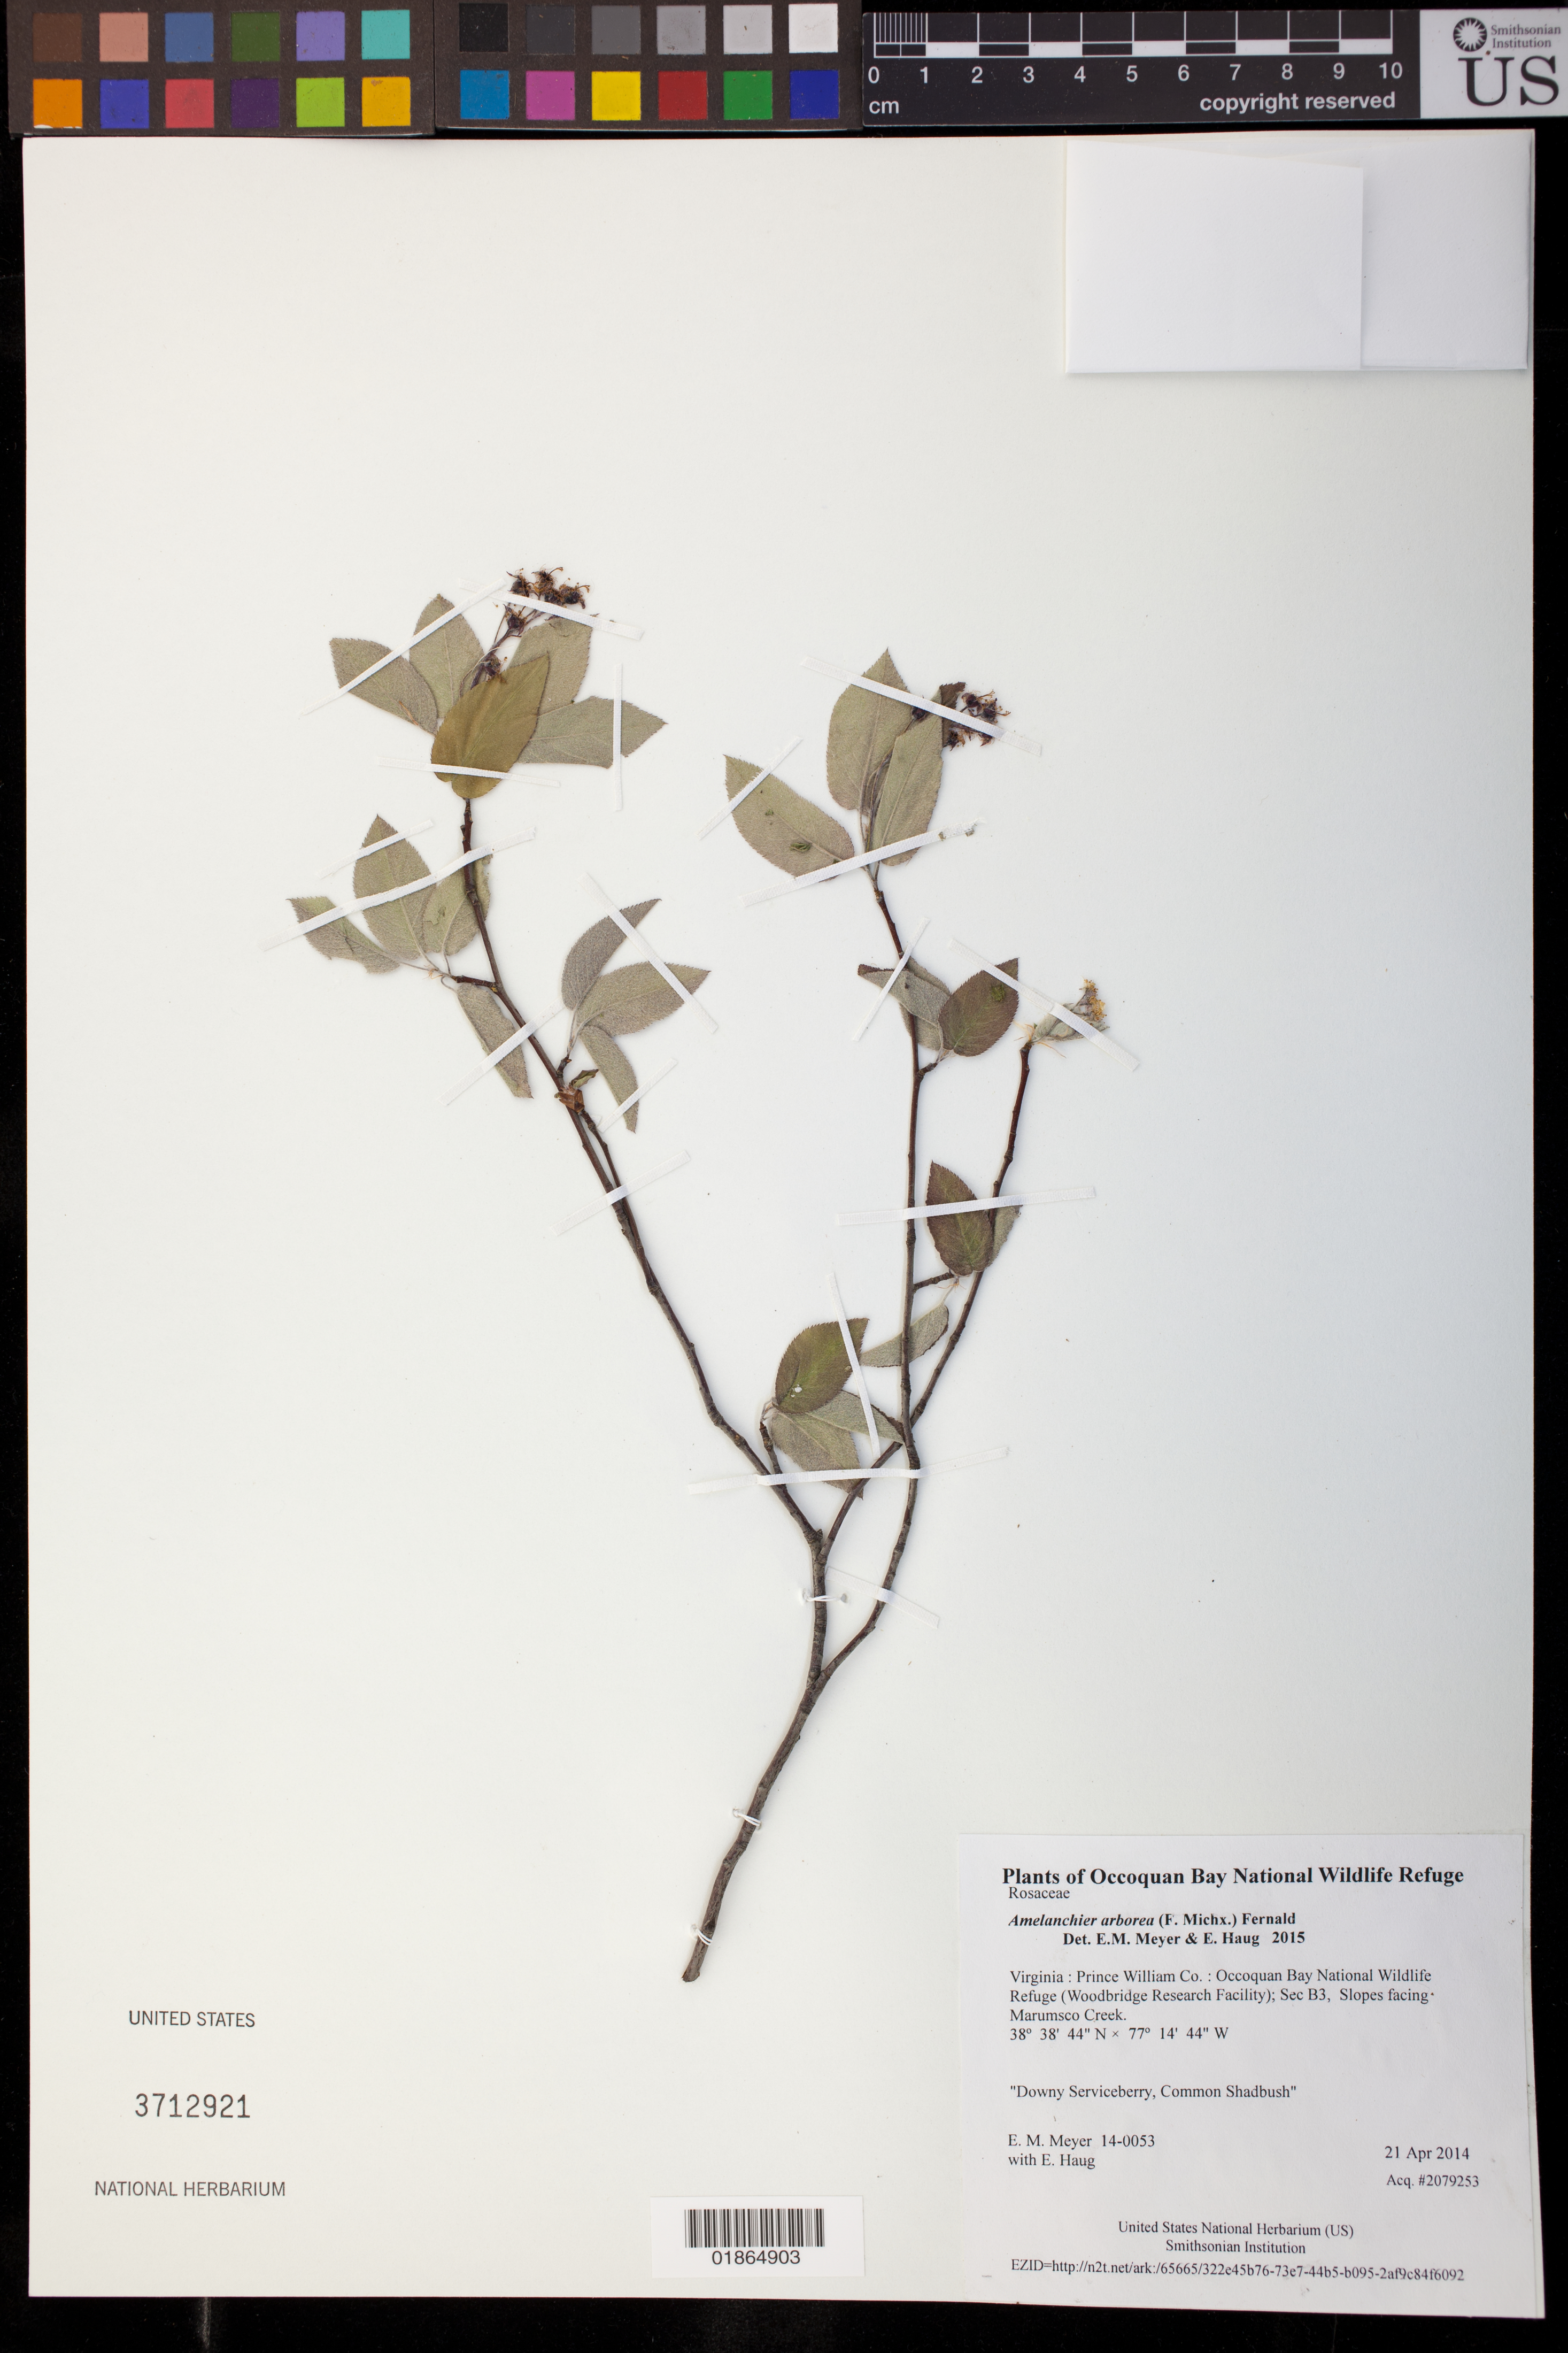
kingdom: Plantae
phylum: Tracheophyta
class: Magnoliopsida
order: Rosales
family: Rosaceae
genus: Amelanchier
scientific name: Amelanchier arborea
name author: (F. Michx.) Fernald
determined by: Meyer, E. M.; Haug, E.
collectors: E. M. Meyer & E. Haug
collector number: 14-0053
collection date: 2014-04-21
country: United States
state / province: Virginia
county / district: Prince William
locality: Occoquan Bay National Wildlife Refuge (Woodbridge Research Facility); Sec B3, Slopes facing Marumsco Creek.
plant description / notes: Downy Serviceberry, Common Shadbush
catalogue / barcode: US 3712921